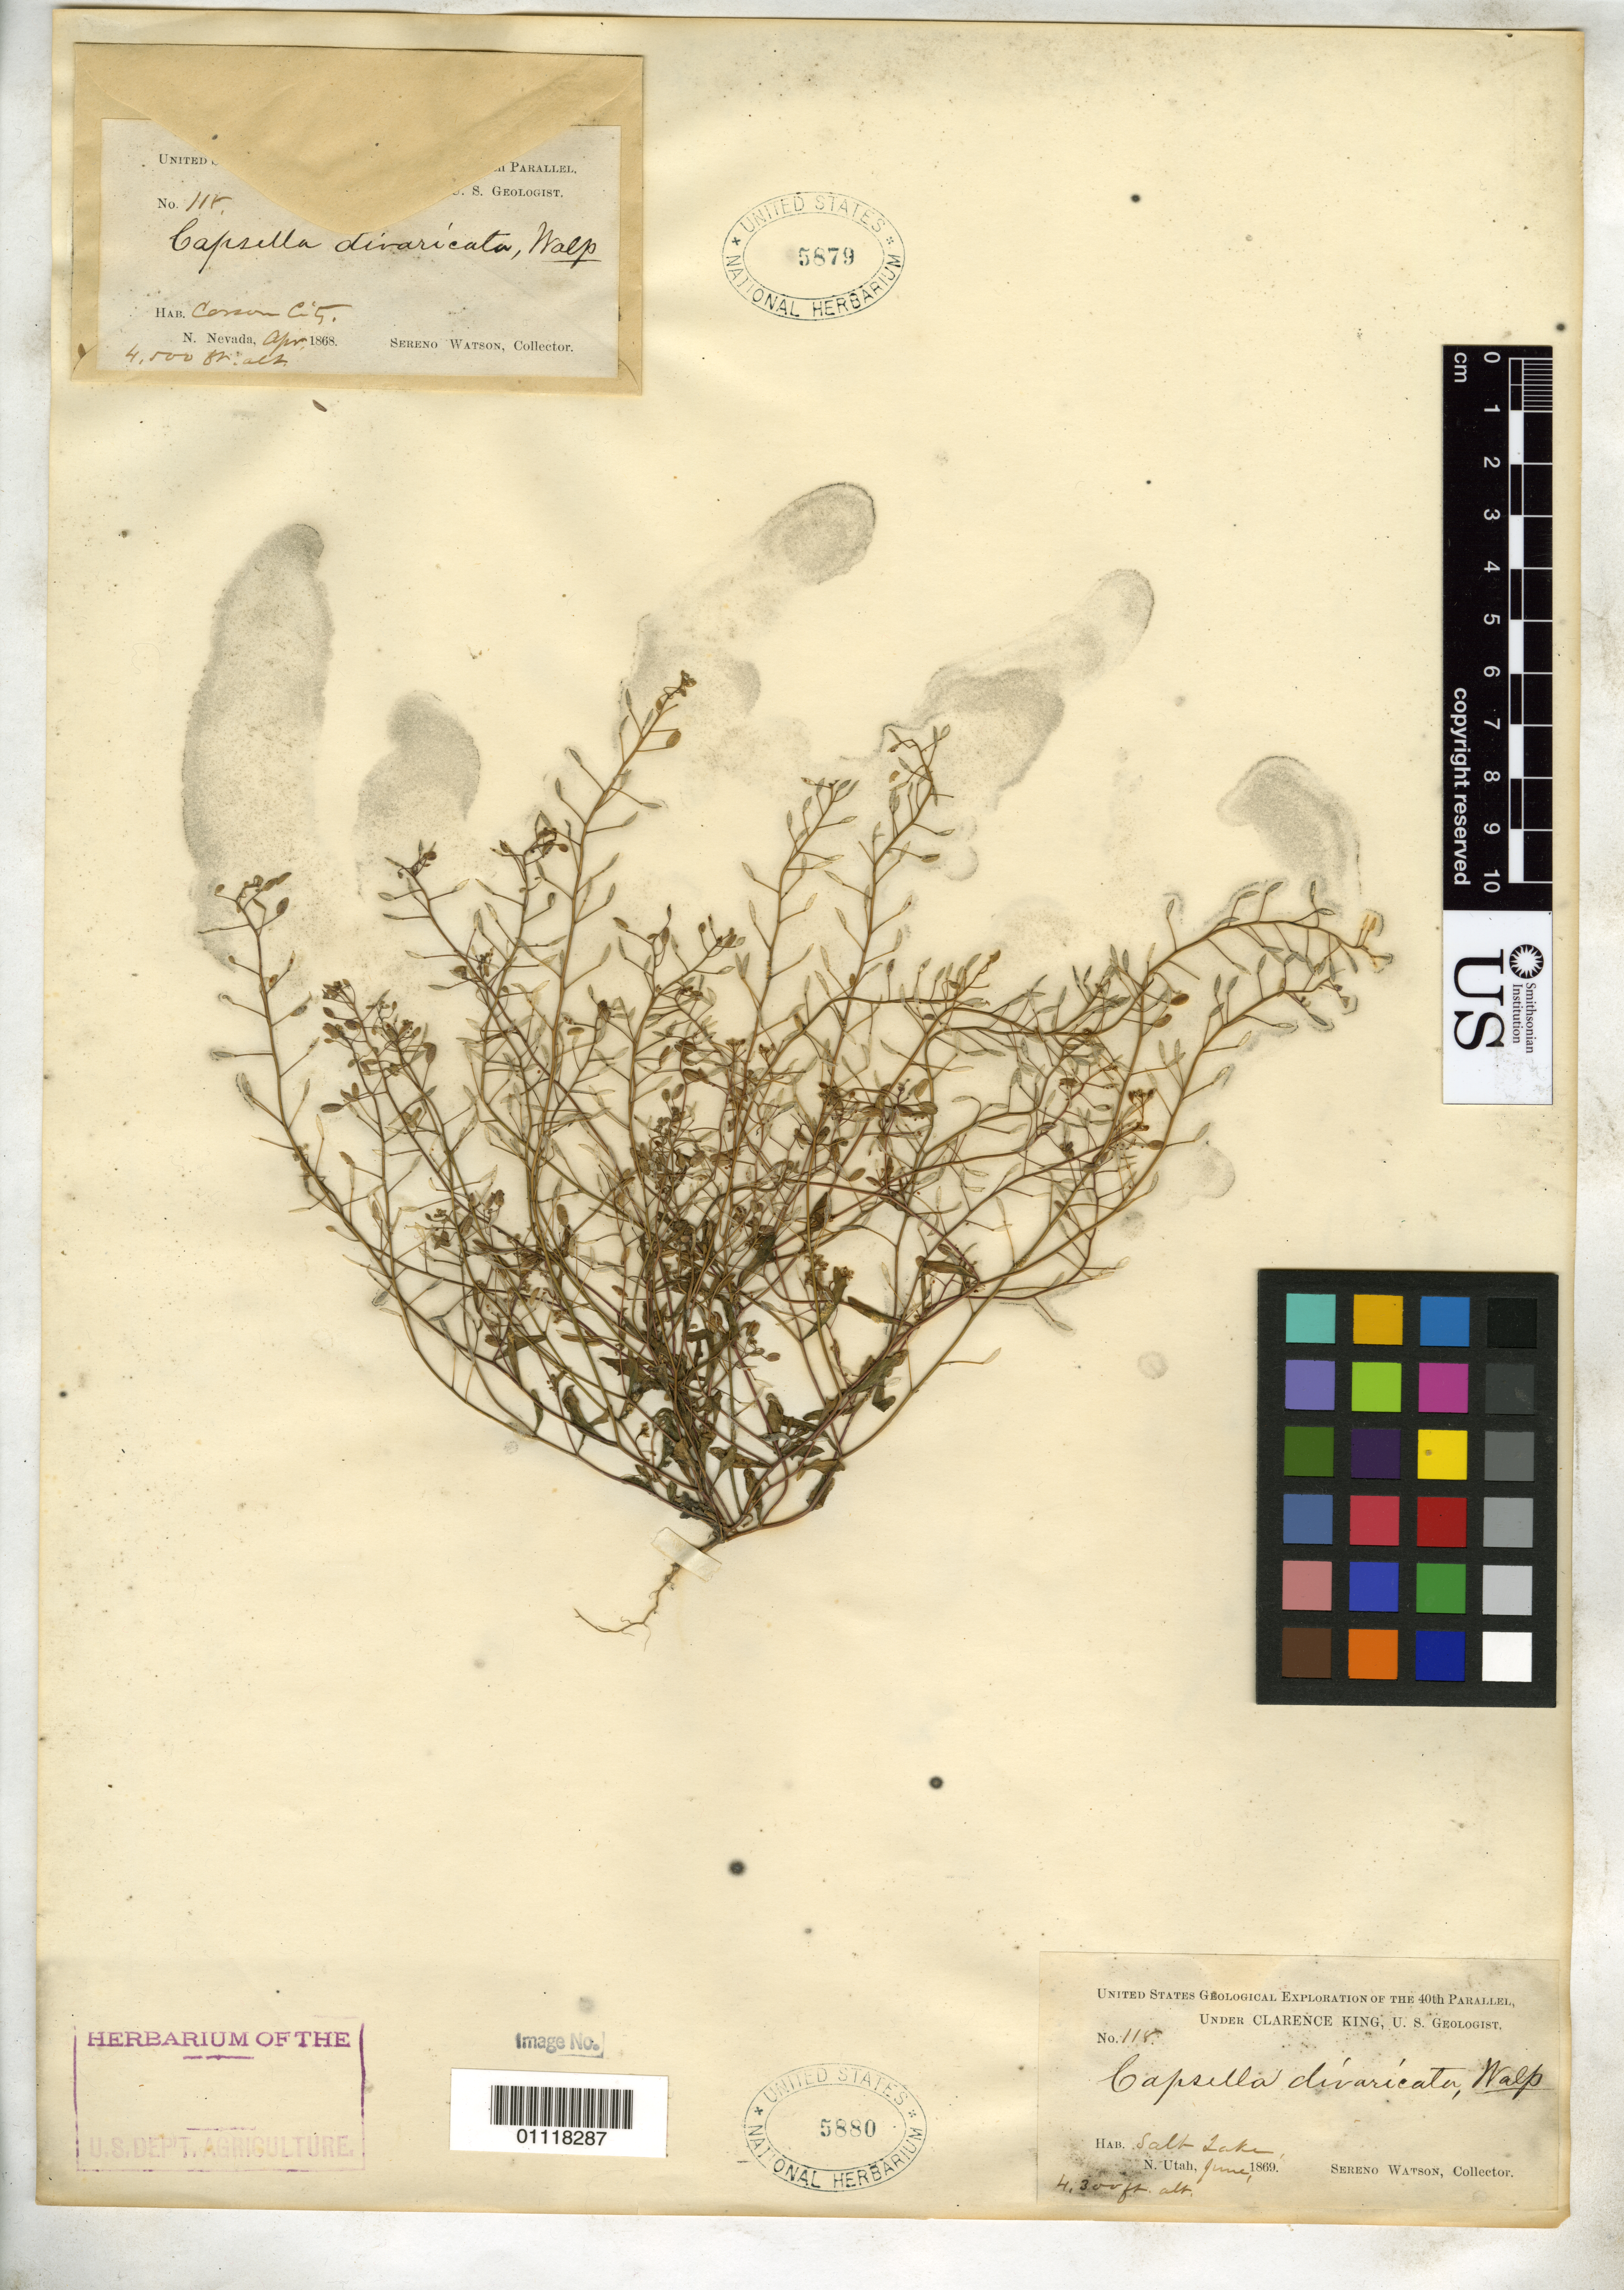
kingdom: Plantae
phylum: Tracheophyta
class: Magnoliopsida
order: Brassicales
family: Brassicaceae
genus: Hornungia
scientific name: Hornungia procumbens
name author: (L.) Hayek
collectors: S. Watson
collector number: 118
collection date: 1868-04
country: United States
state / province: Nevada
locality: Canon City, N. Nevada.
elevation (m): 1372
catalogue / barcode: US 5879